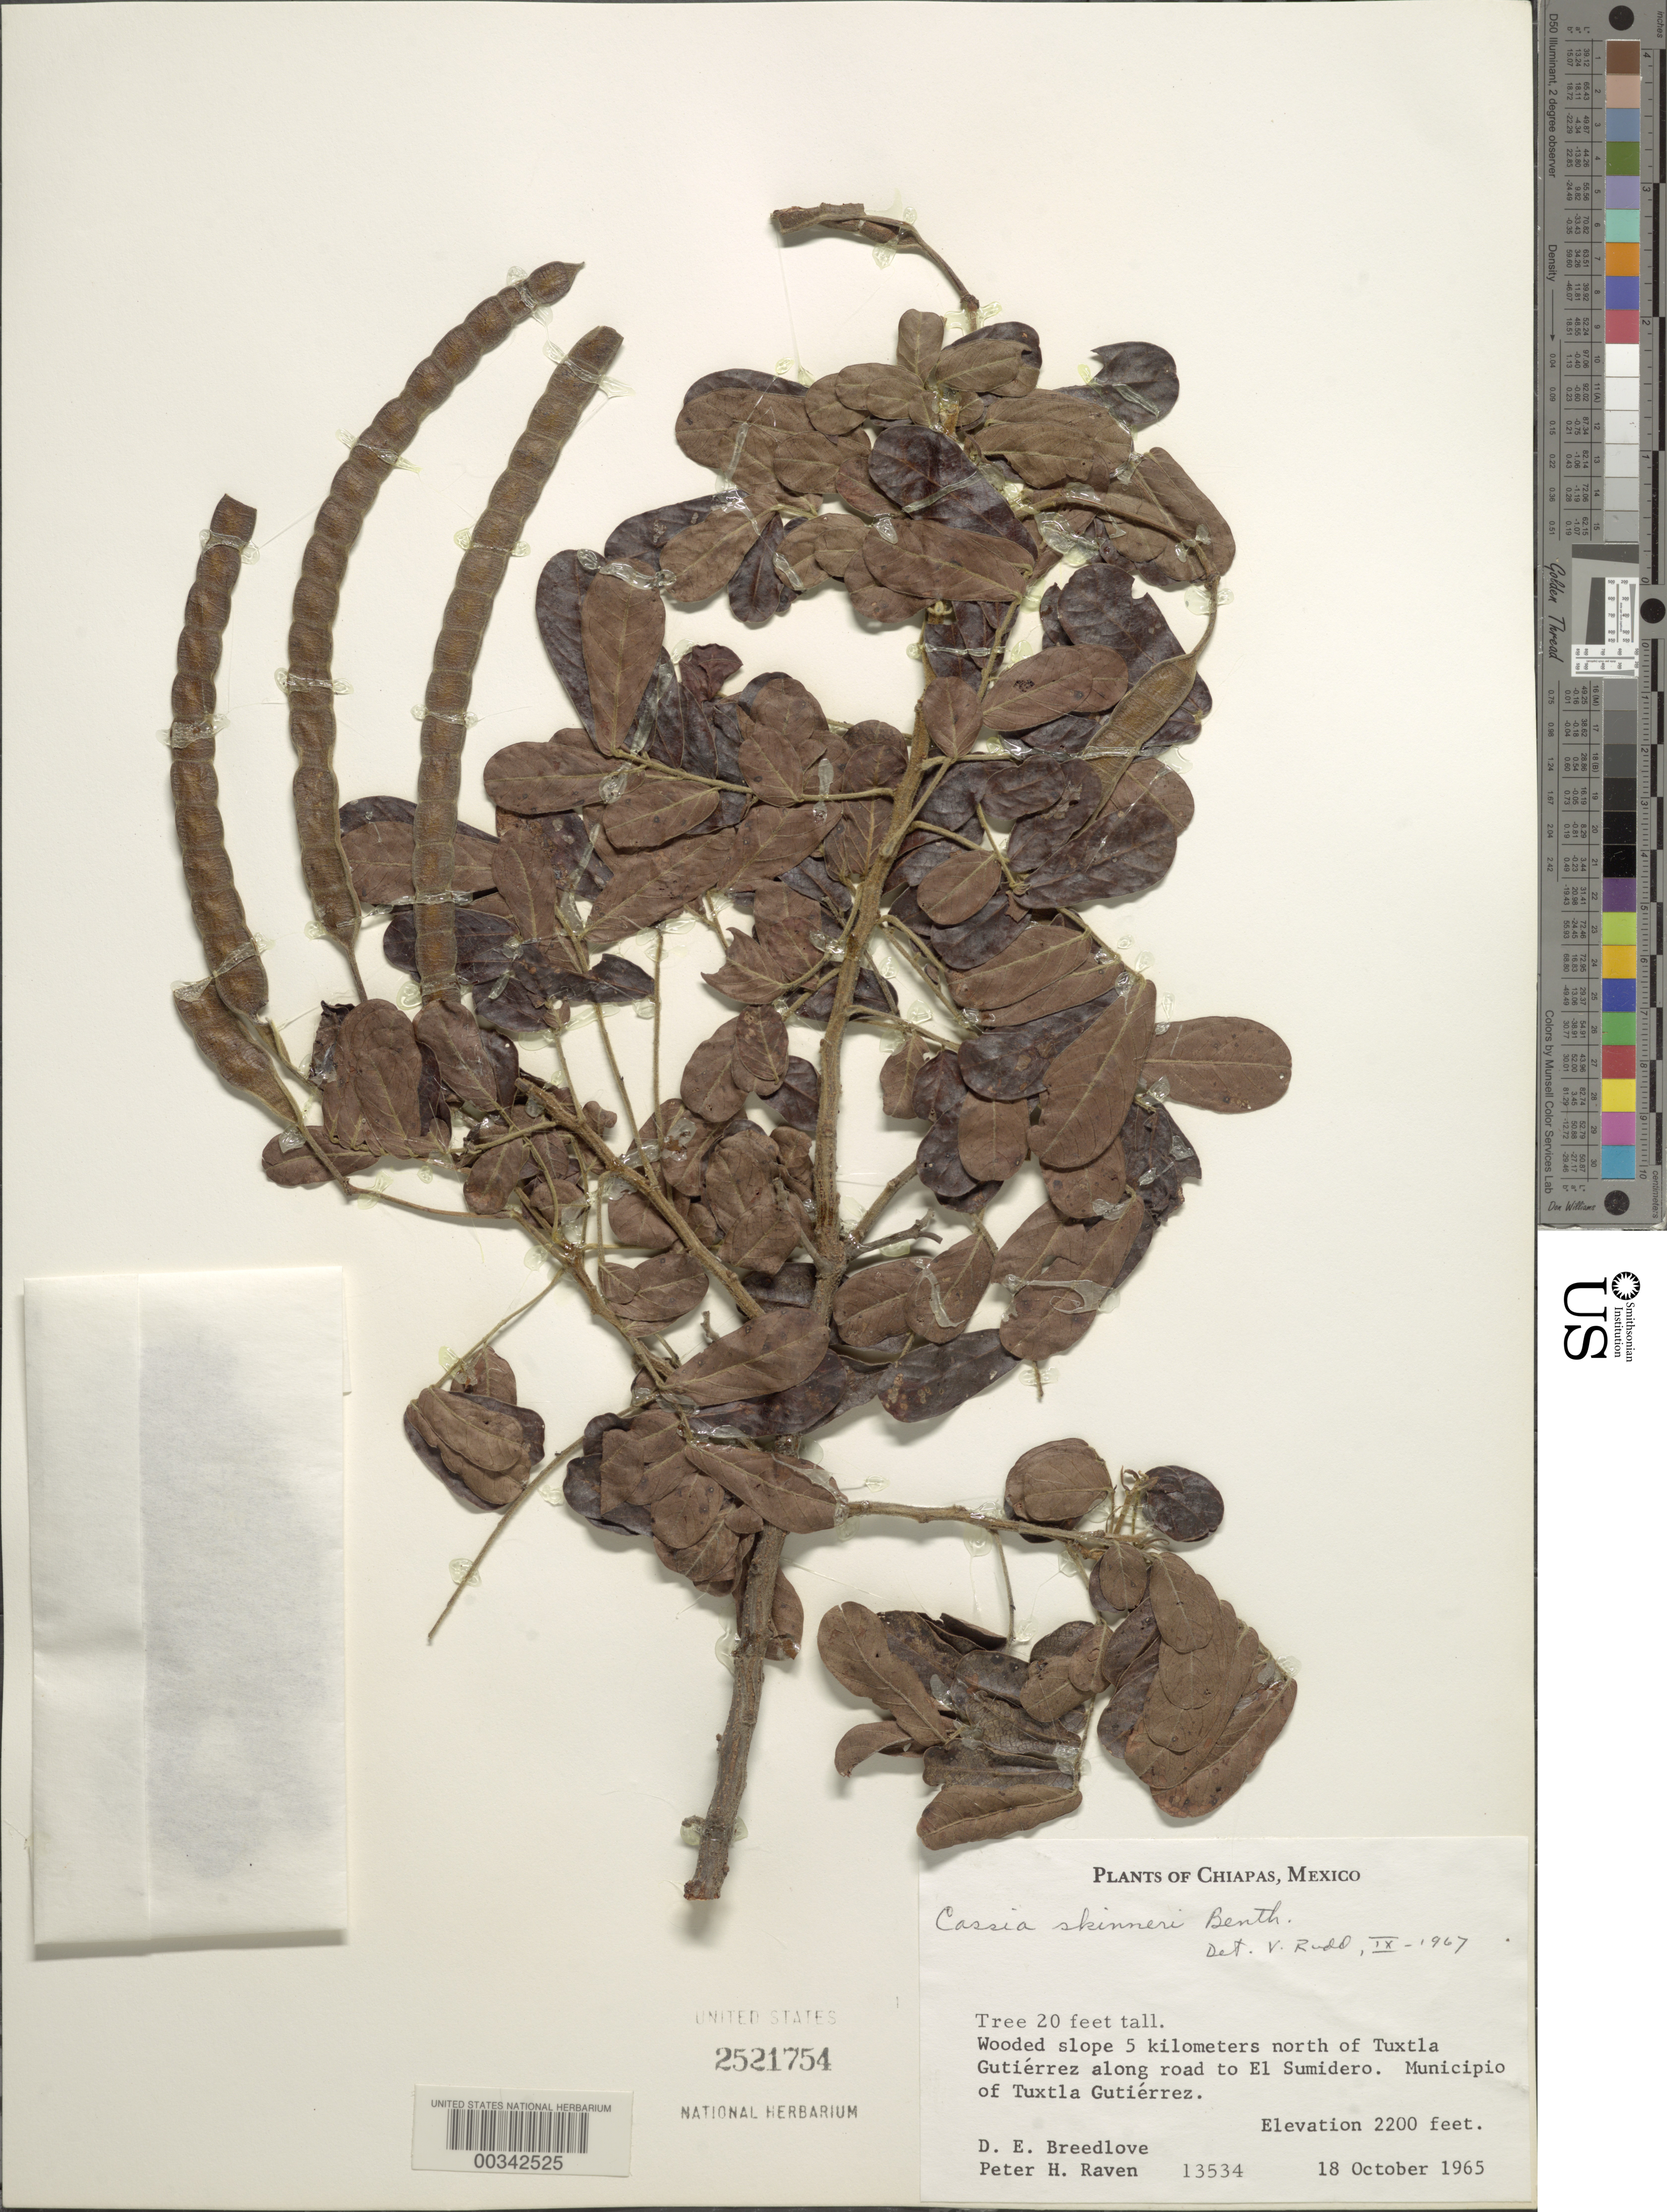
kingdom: Plantae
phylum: Tracheophyta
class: Magnoliopsida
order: Fabales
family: Fabaceae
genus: Senna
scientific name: Senna skinneri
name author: (Benth.) H.S. Irwin & Barneby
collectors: D. E. Breedlove & P. H. Raven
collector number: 13534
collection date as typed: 18 Oct 1965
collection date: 1965-10-18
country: Mexico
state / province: Chiapas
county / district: Tuxtla Gutiérrez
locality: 5 km N of Tuxtla Gutiérrez along rd to El Sumidero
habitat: Wooded slope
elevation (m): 671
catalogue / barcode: US 2521754